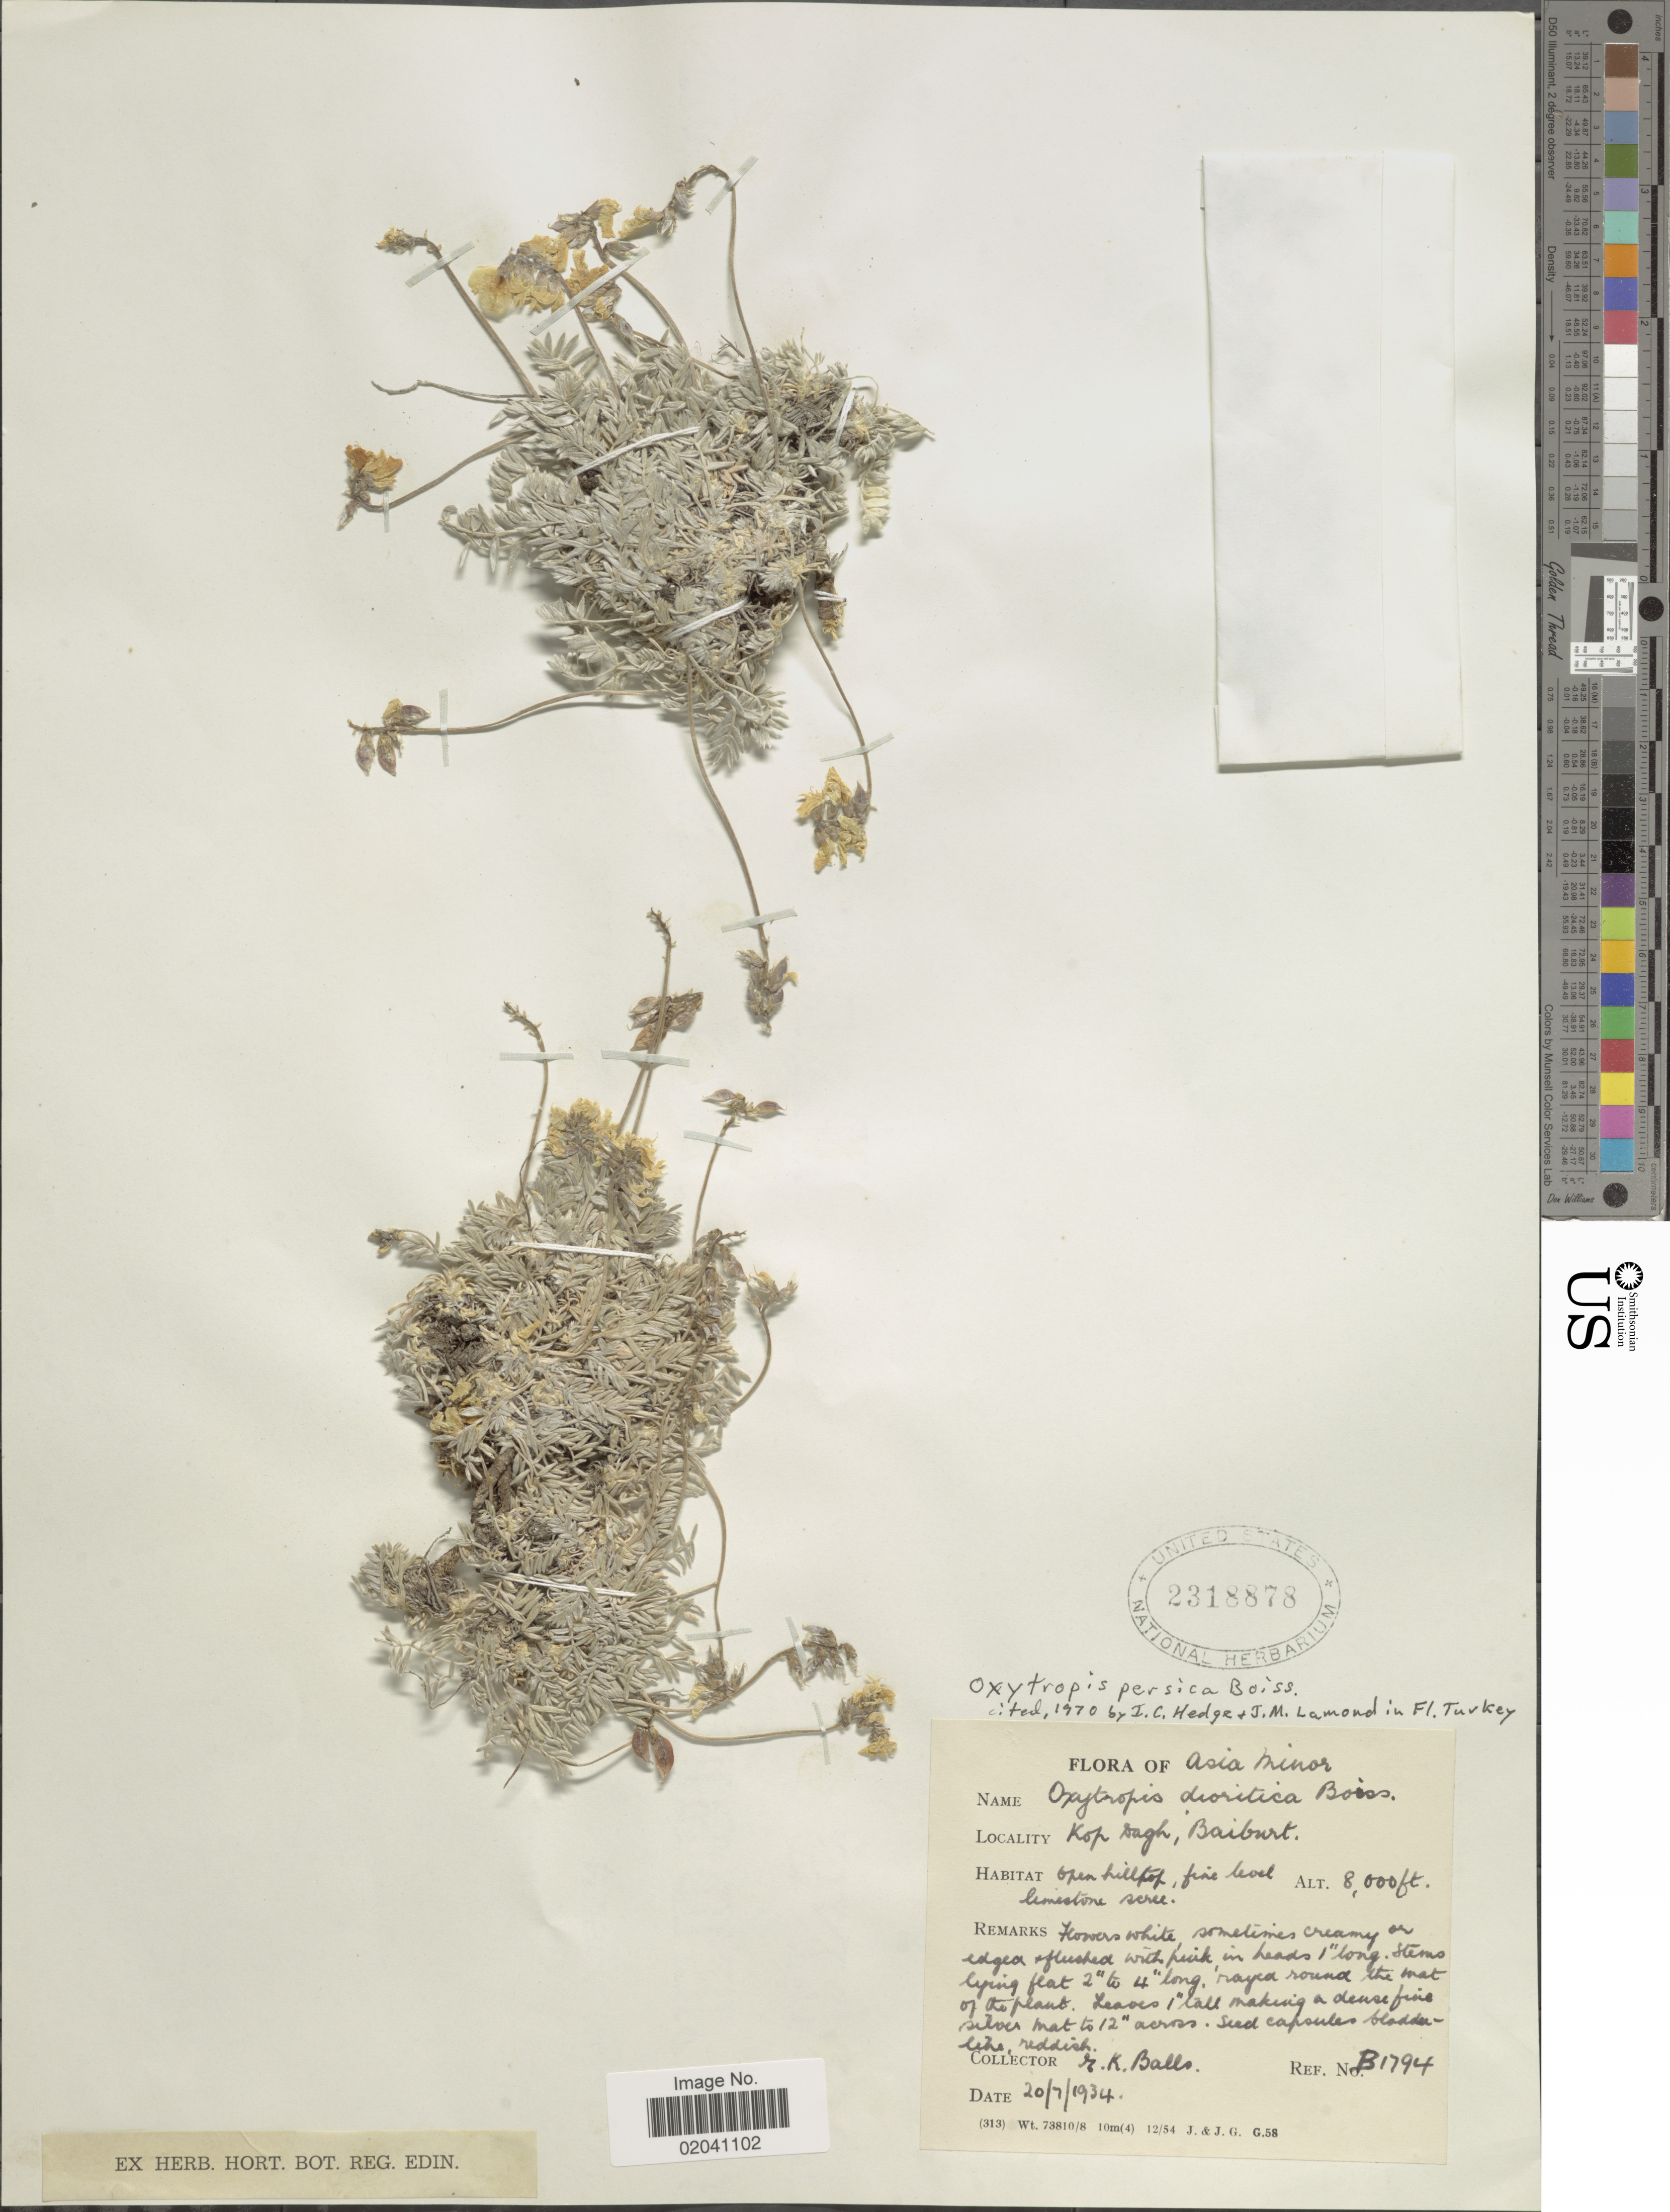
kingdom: Plantae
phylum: Tracheophyta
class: Magnoliopsida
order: Fabales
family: Fabaceae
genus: Oxytropis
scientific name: Oxytropis persica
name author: Boiss.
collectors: E. K. Balls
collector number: B1794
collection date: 1934-07-20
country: Turkey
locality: Asia Minor, Kop Dagh, Baiburt, open hilltop, limestone scree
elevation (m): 2438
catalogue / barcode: US 2318878